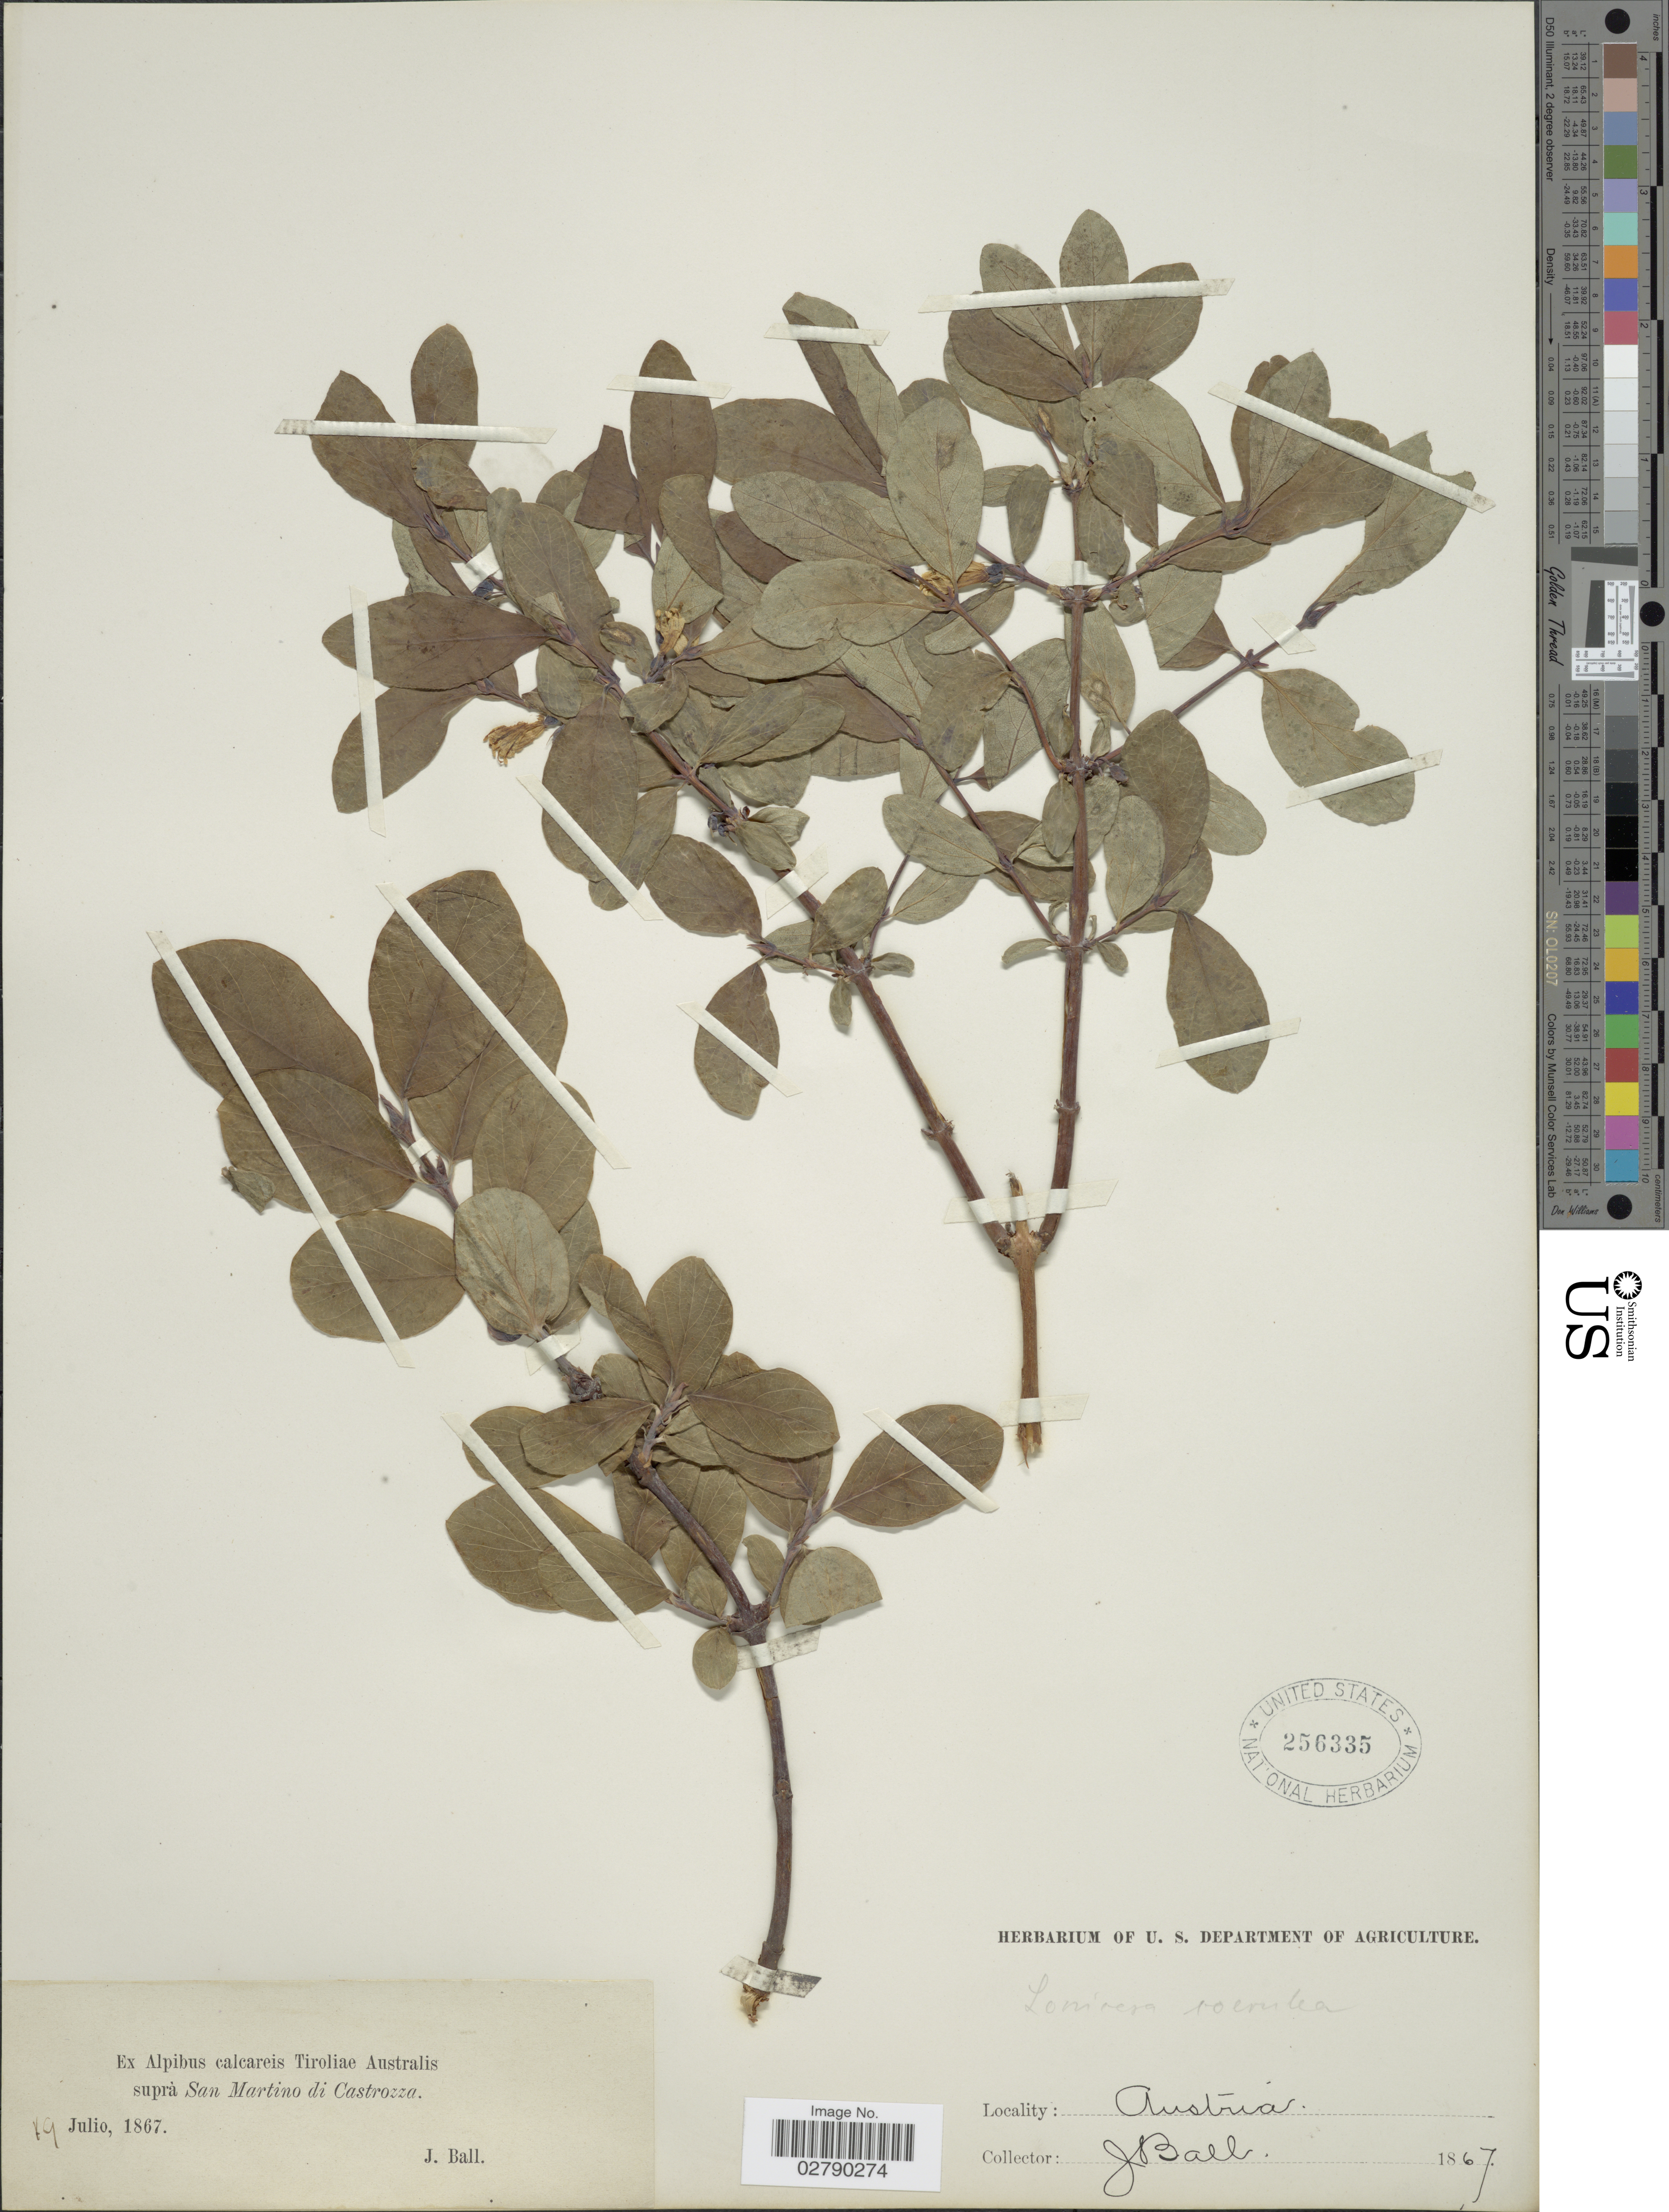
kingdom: Plantae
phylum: Tracheophyta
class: Magnoliopsida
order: Dipsacales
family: Caprifoliaceae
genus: Lonicera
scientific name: Lonicera caerulea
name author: L.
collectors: J. Ball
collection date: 1867-07-19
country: Austria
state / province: Tirol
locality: Suprà San Martino di Castrozza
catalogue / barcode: US 256335